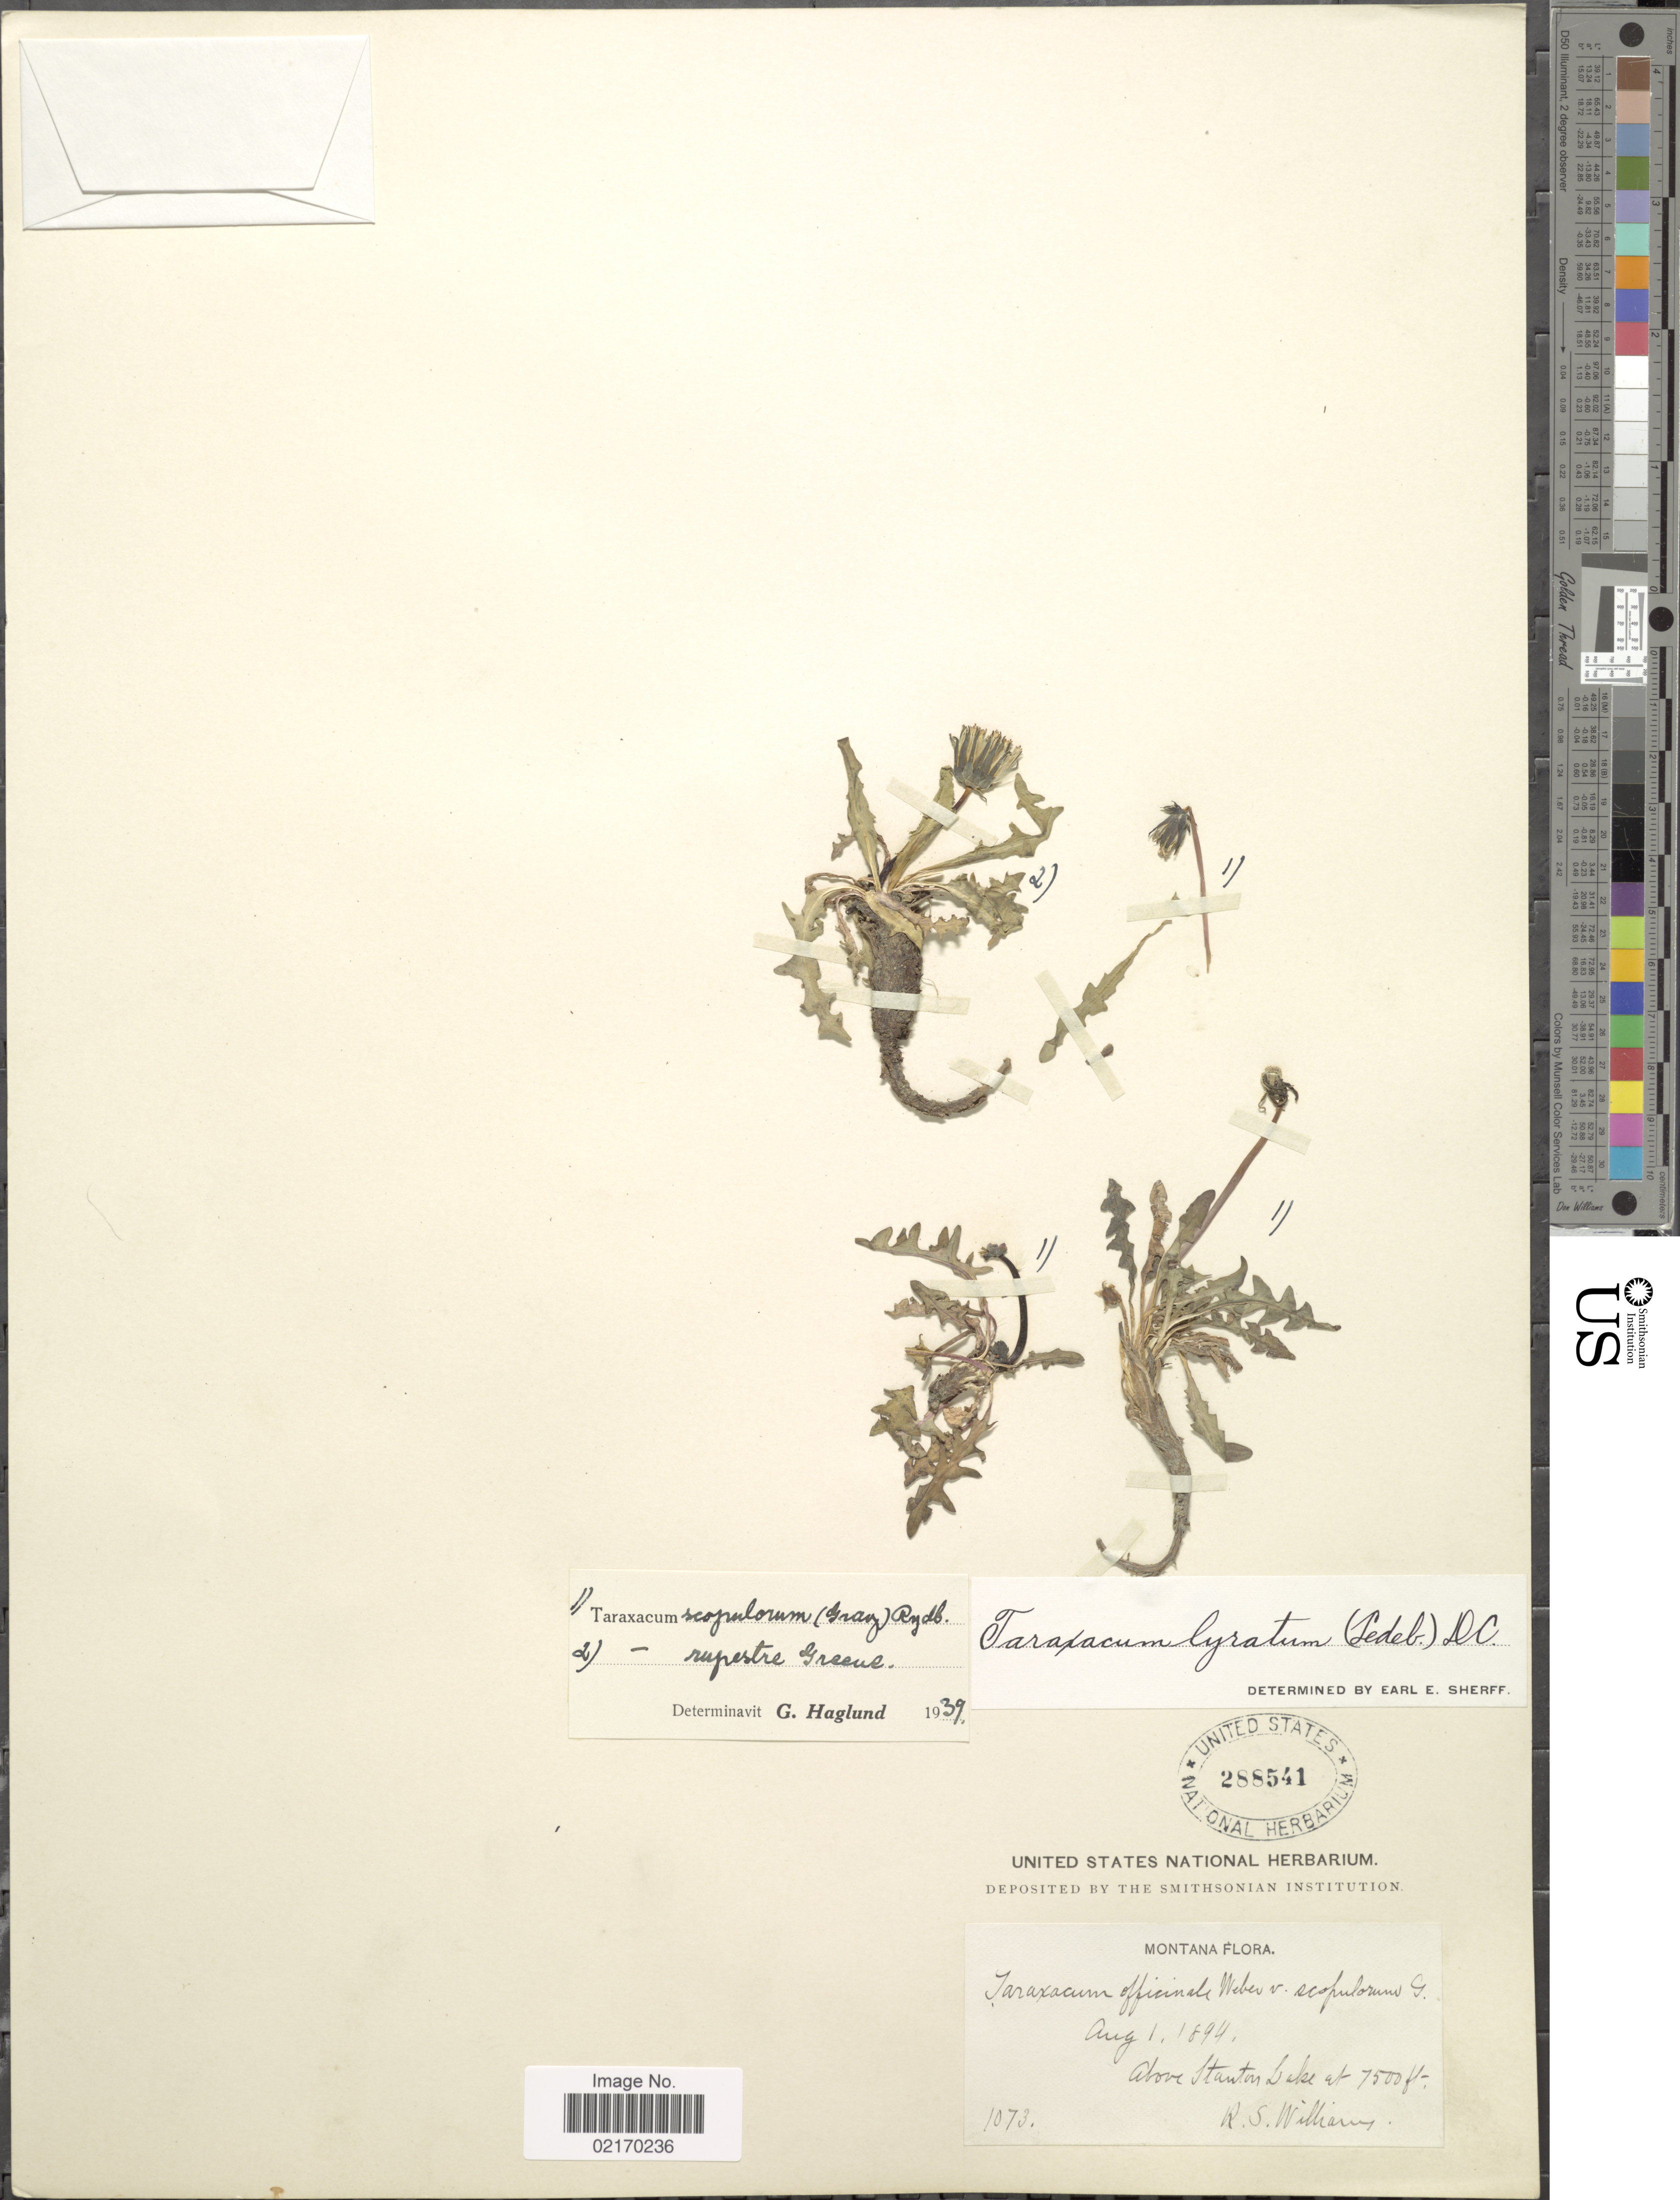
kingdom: Plantae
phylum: Tracheophyta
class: Magnoliopsida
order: Asterales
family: Asteraceae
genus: Taraxacum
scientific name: Taraxacum rupestre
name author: Greene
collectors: R. S. Williams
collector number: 1073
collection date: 1894-08-01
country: United States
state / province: Montana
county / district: Flathead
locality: Above Stanton Lake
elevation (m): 2286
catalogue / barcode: US 288541